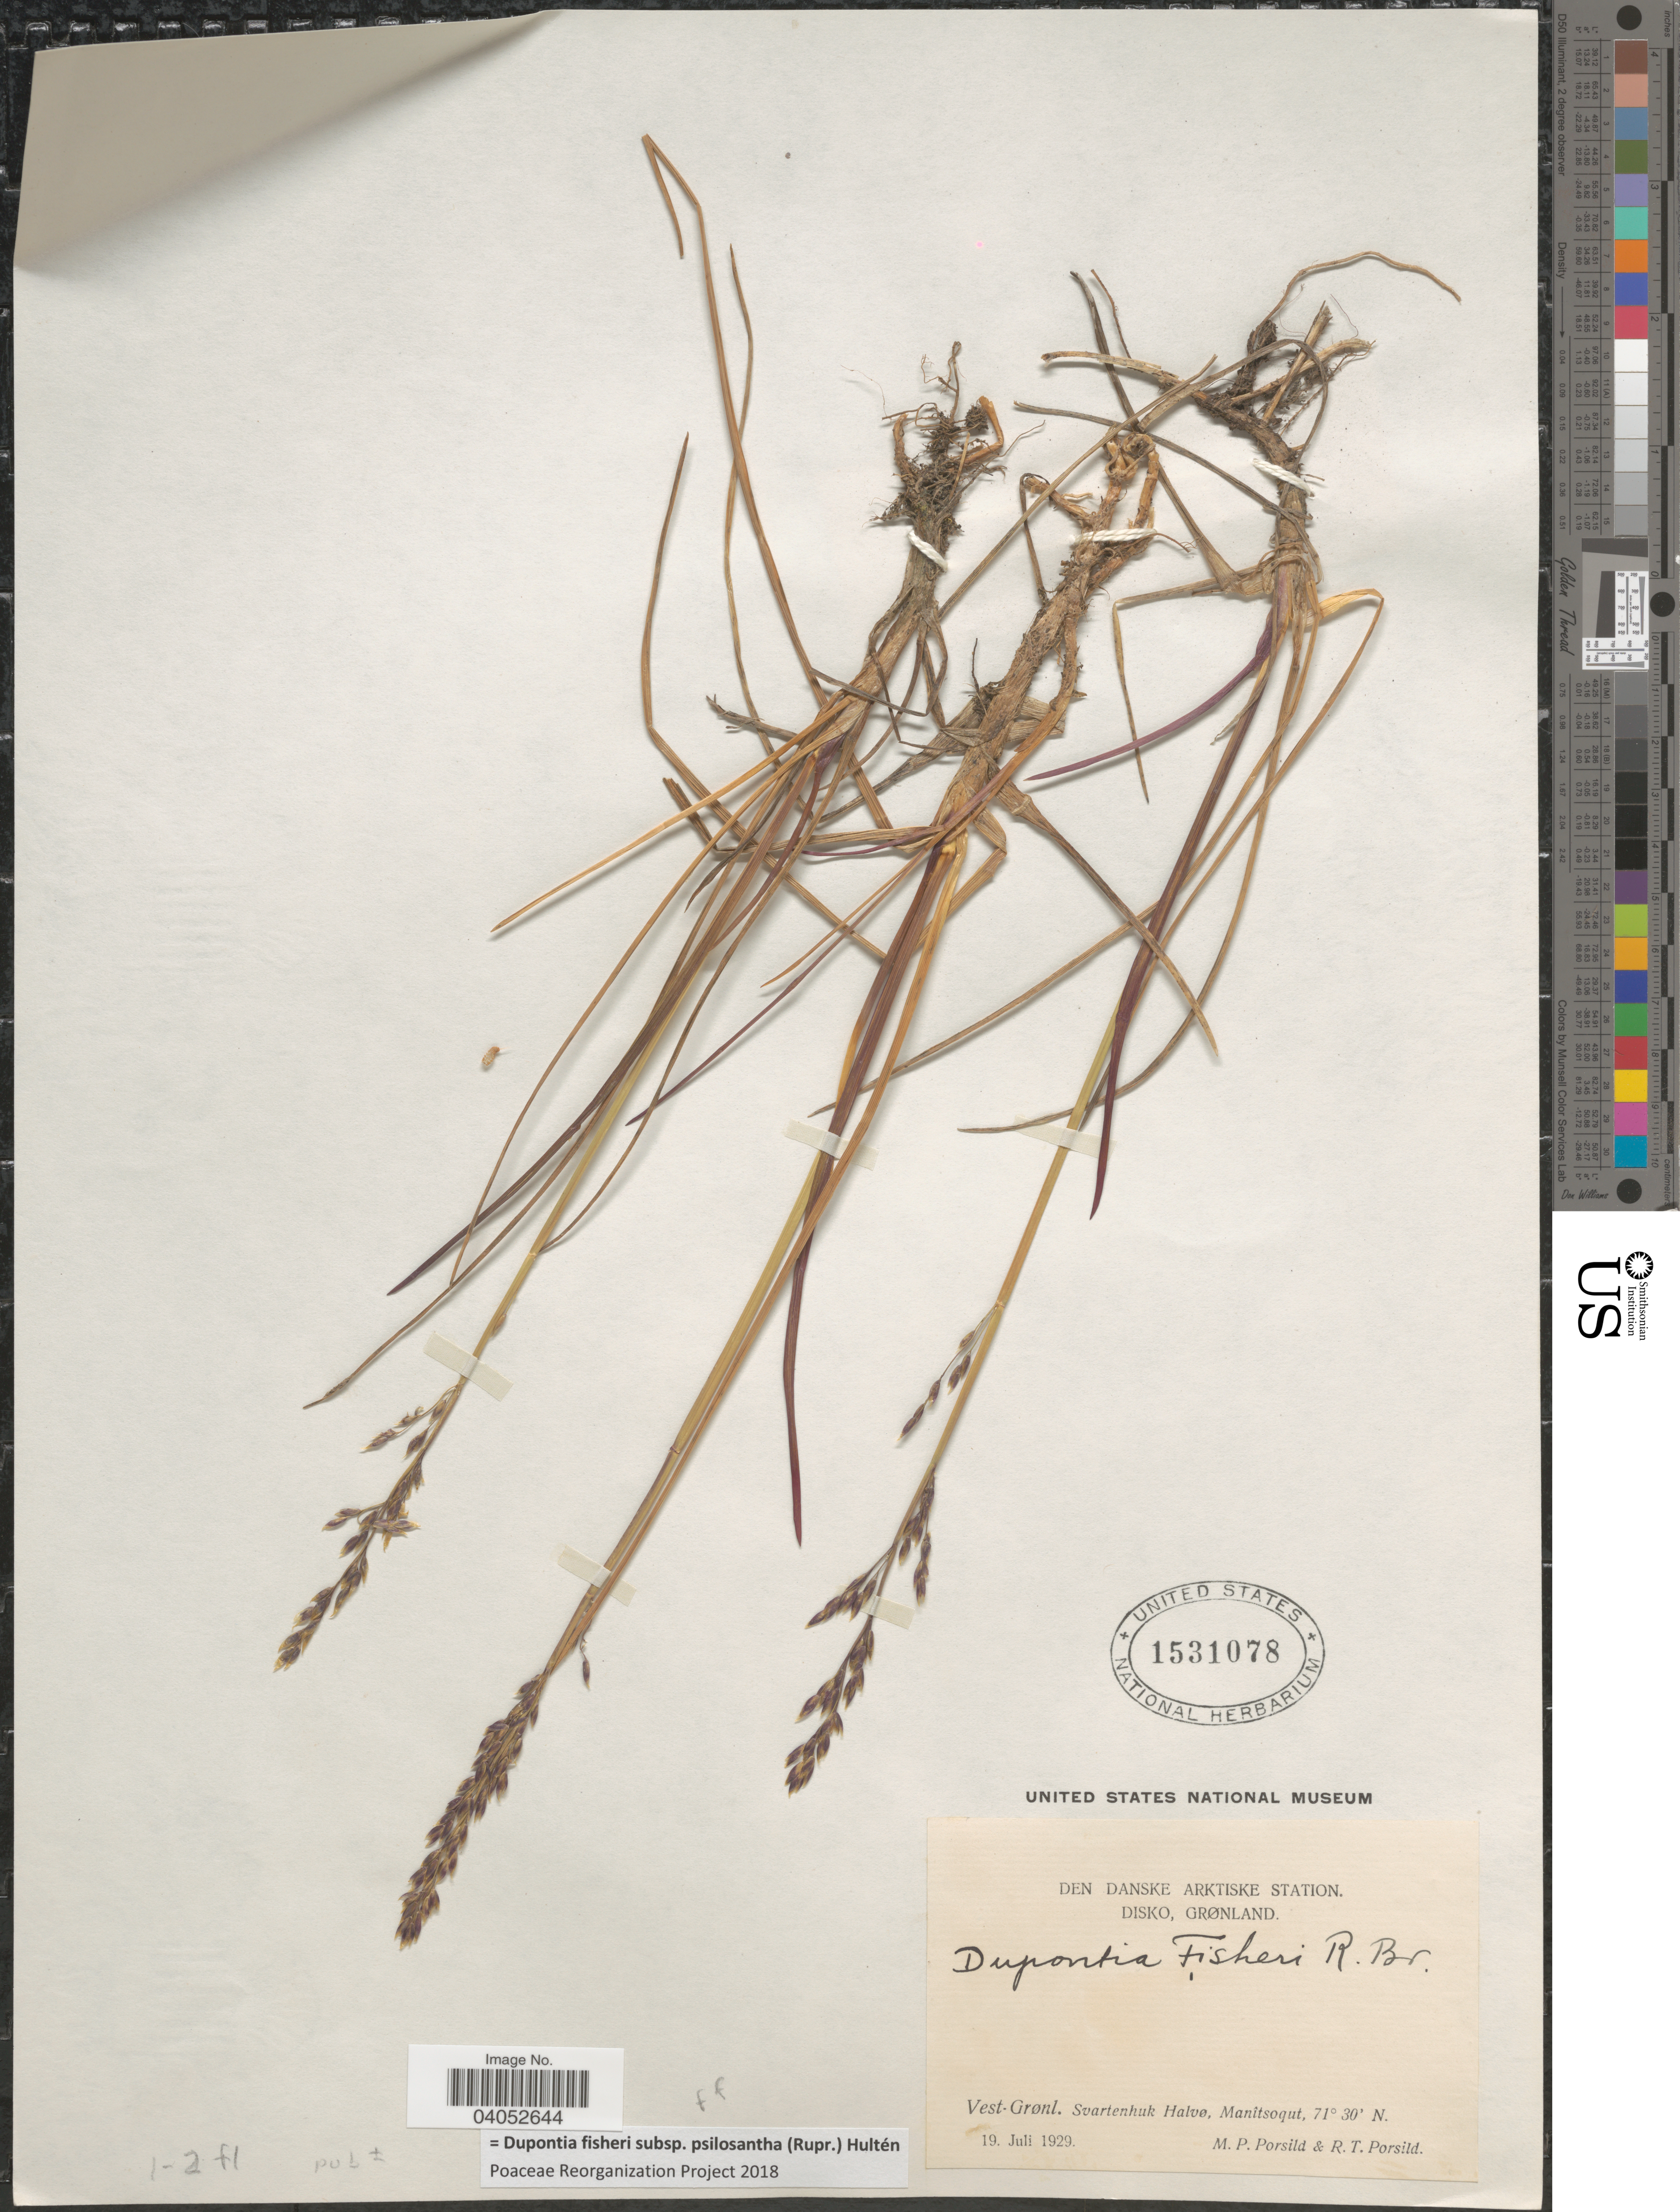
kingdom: Plantae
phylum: Tracheophyta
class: Liliopsida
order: Poales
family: Poaceae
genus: Dupontia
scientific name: Dupontia fisheri subsp. psilosantha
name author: (Rupr.) Hultén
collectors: M. P. Porsild & R. T. Porsild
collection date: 1929-07-19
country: Greenland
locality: Den Danske Arktiske Station. Disko. Grønland. Vest-Grønl. Svartenhuk Halvø, Manitsoqut.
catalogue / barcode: US 1531078